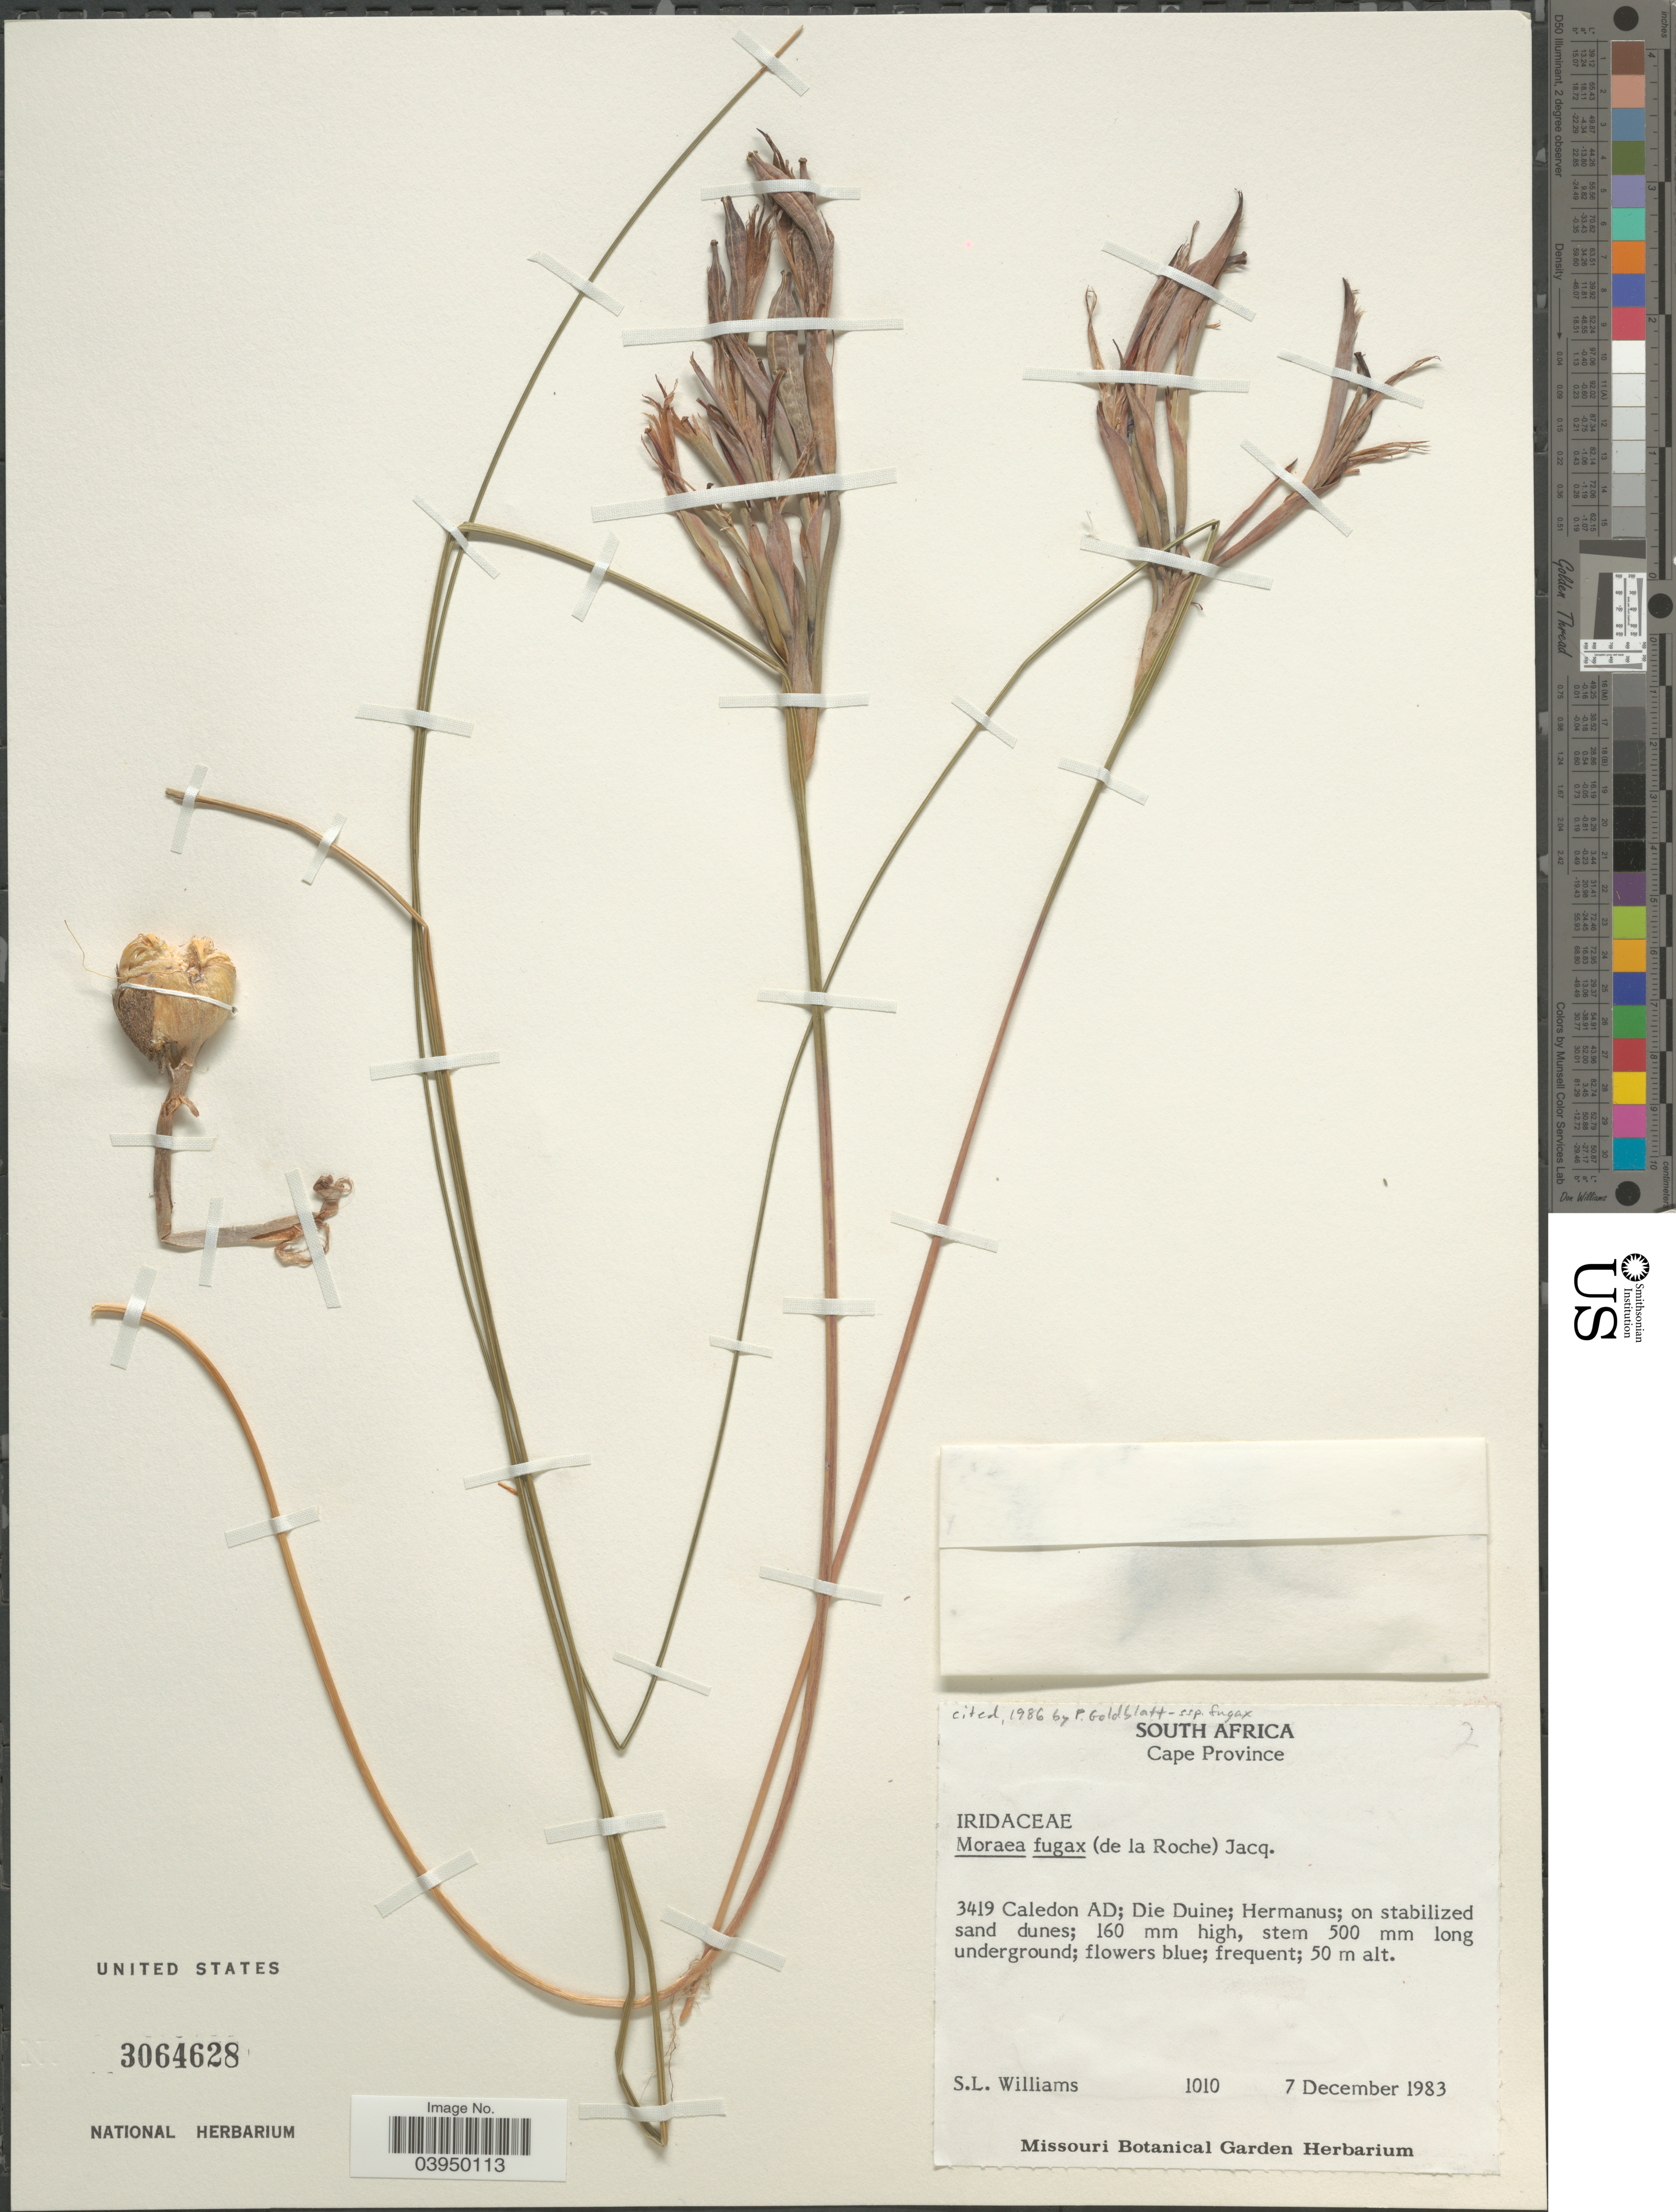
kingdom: Plantae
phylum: Tracheophyta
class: Liliopsida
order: Asparagales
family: Iridaceae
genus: Moraea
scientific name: Moraea fugax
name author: (D. Delaroche) Jacq.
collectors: S. L. Williams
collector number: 1010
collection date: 1983-12-07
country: South Africa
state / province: Western Cape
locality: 3419 Caledon AD; Die Duine; Hermanus; on stabilized sand dunes.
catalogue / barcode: US 3064628